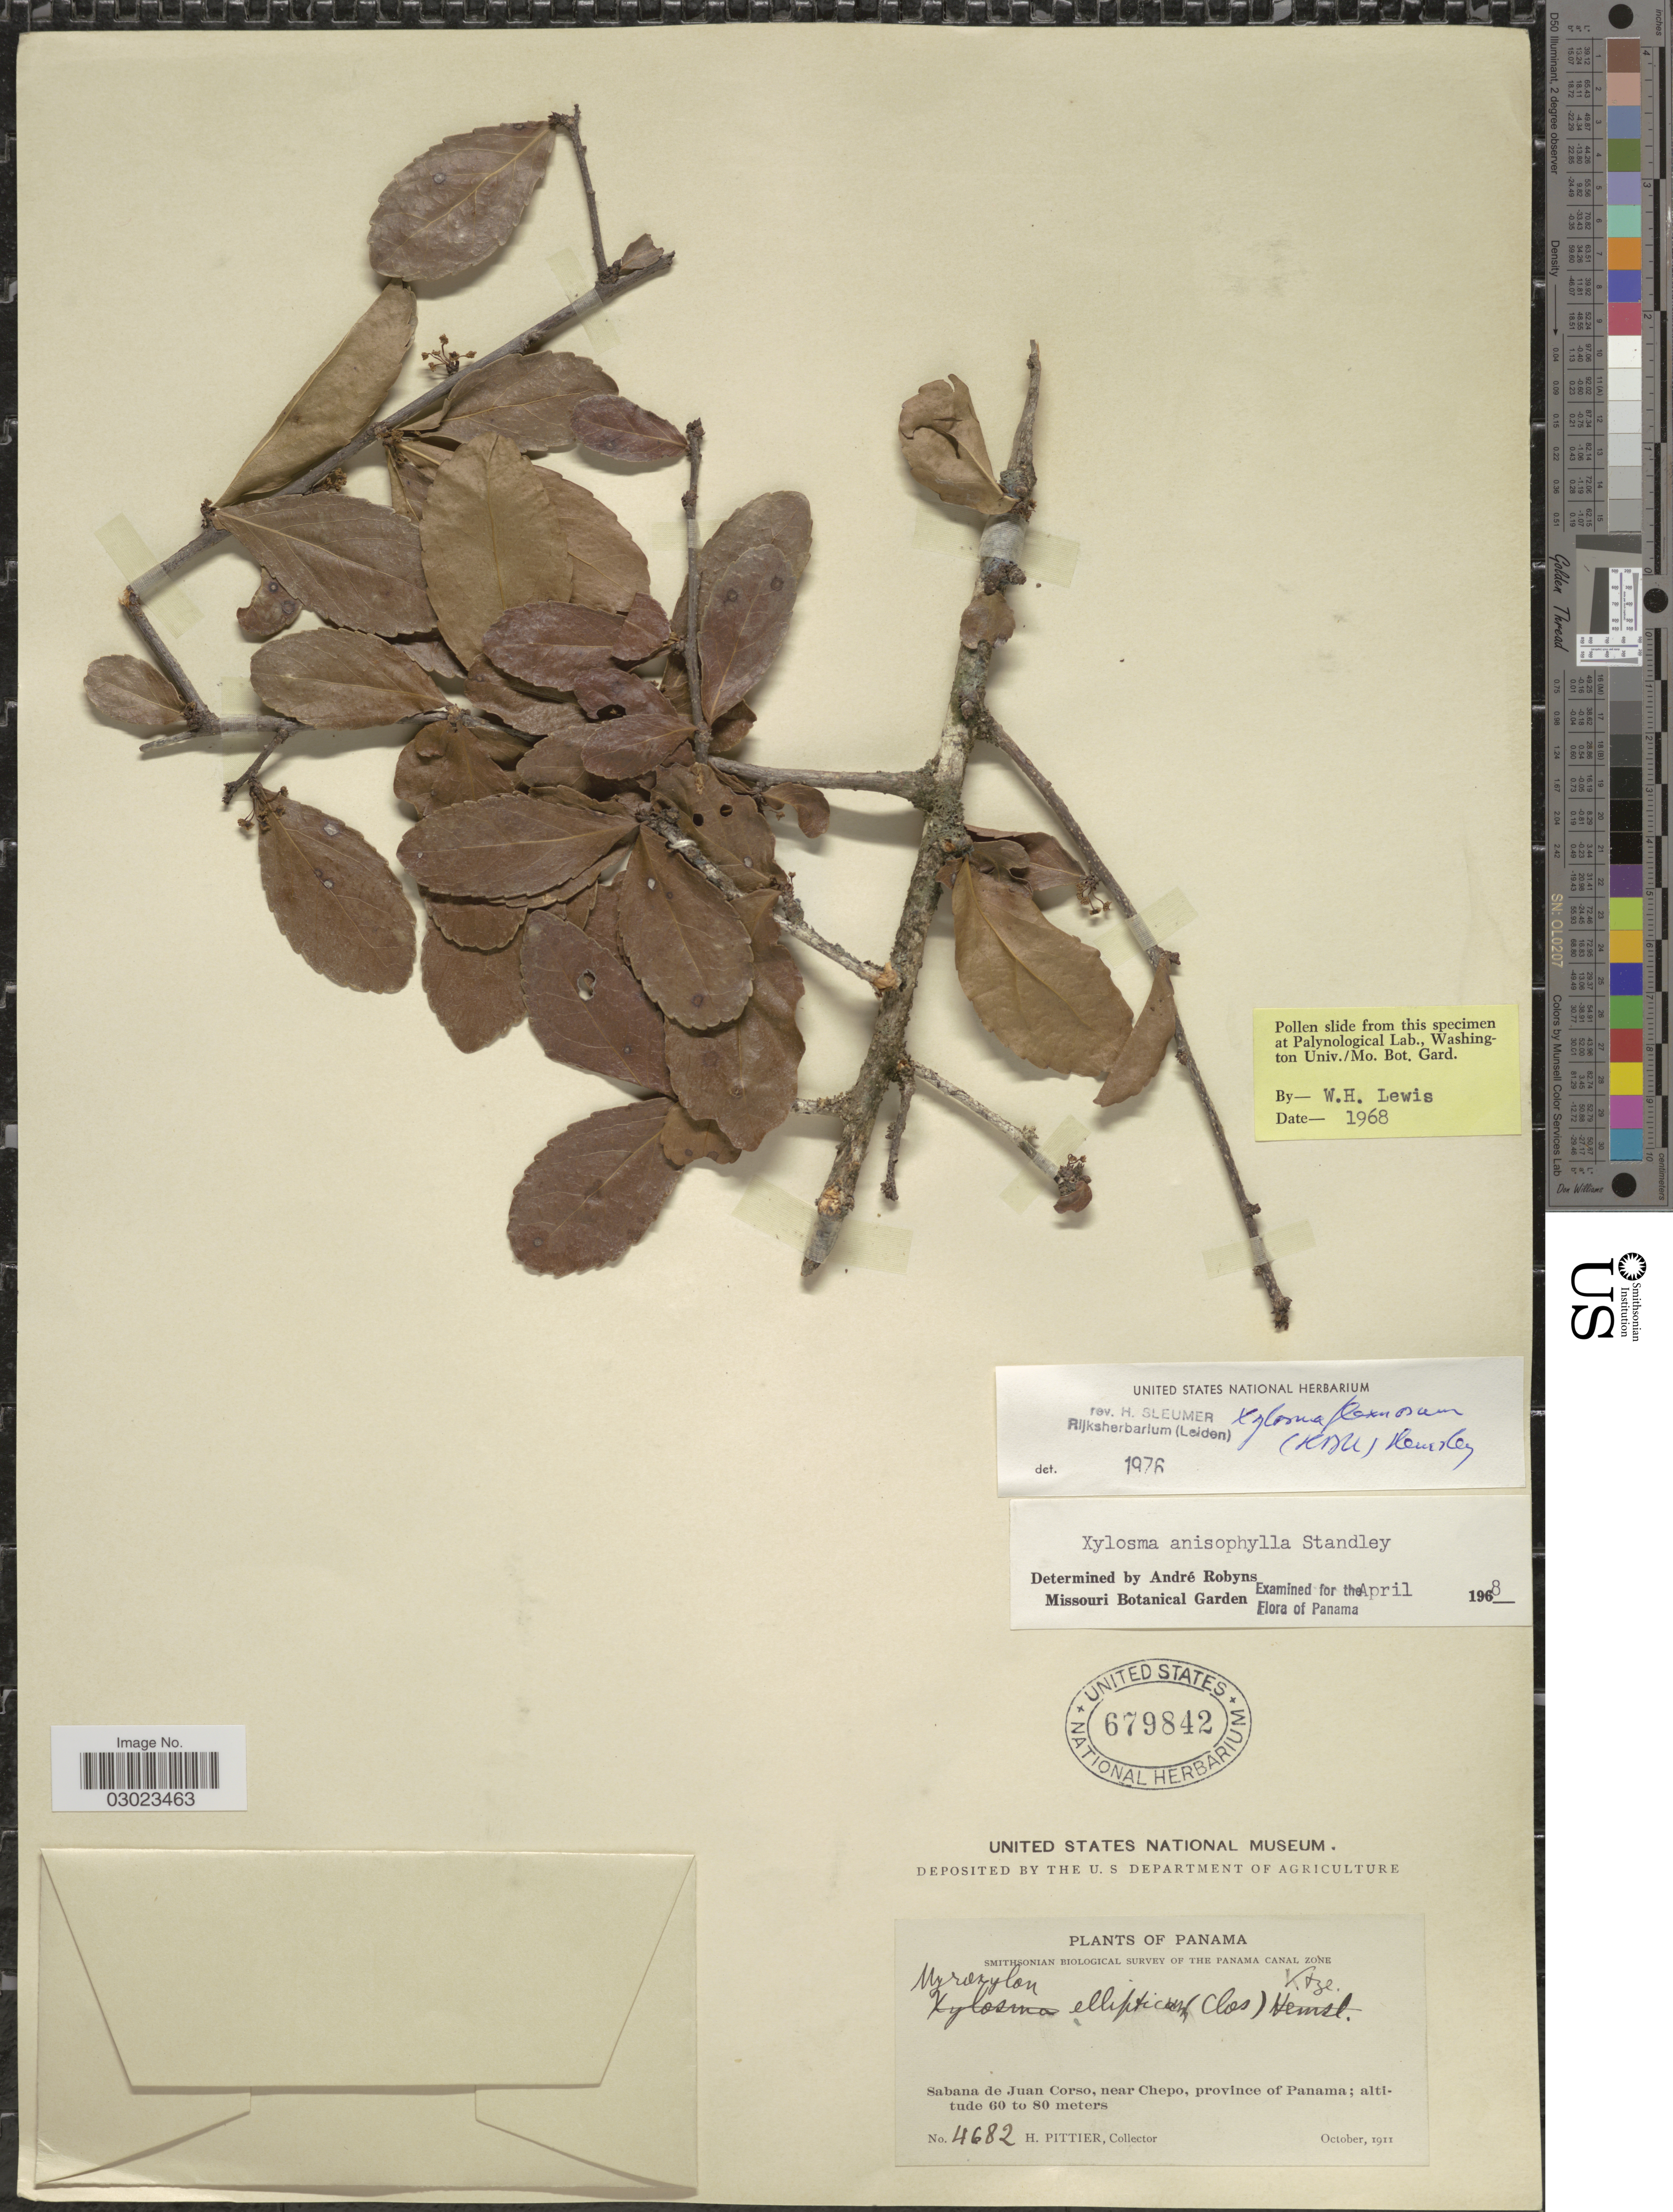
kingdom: Plantae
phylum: Tracheophyta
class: Magnoliopsida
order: Malpighiales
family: Salicaceae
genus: Xylosma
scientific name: Xylosma flexuosa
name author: (Kunth) Hemsl.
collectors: H. F. Pittier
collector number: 4682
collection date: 1911-10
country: Panama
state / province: Panamá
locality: Sabana de Juan Corso, near Chepo, province of Panama.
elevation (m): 60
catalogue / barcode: US 679842